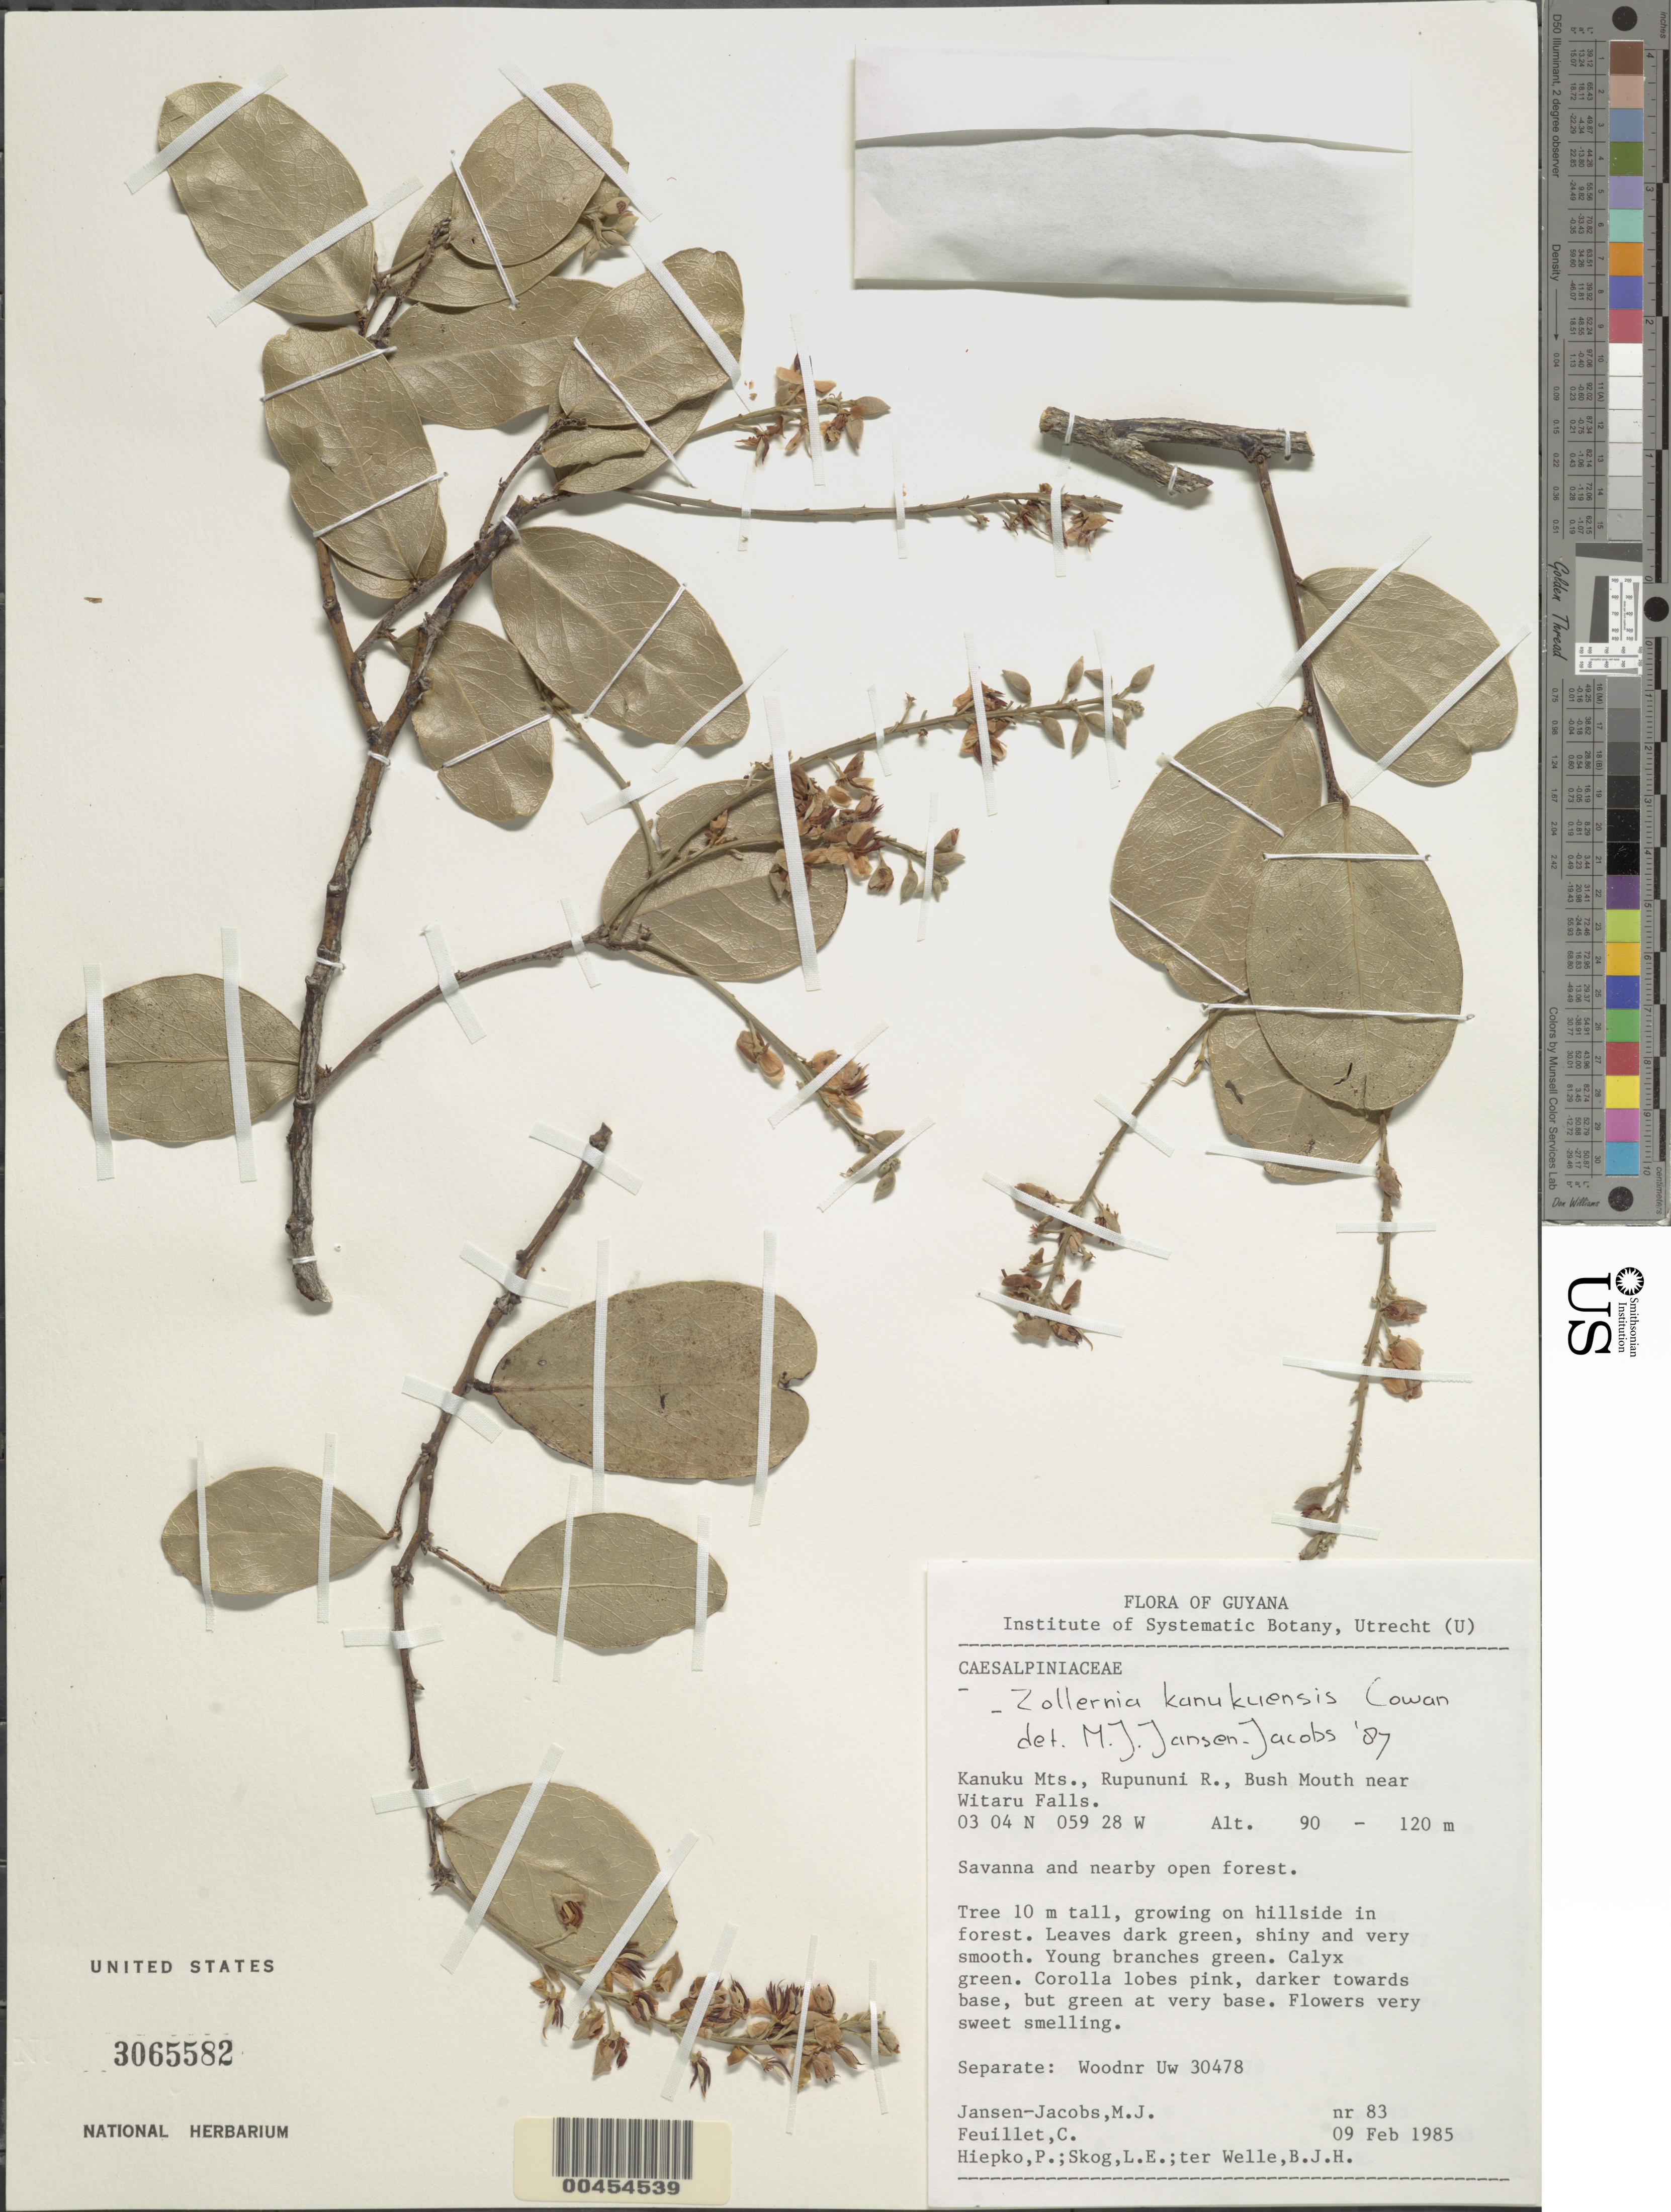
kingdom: Plantae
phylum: Tracheophyta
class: Magnoliopsida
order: Fabales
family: Fabaceae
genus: Zollernia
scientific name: Zollernia kanukuensis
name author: R.S. Cowan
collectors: M. J. Jansen-Jacobs, C. Feuillet, P. H. Hiepko, L. E. Skog & B. Welle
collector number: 83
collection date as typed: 09 Feb 1985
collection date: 1985-02-09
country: Guyana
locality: Witaru falls, bush mouth near; rupununi r.; kanuku mtns.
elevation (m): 90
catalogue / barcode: US 3065582